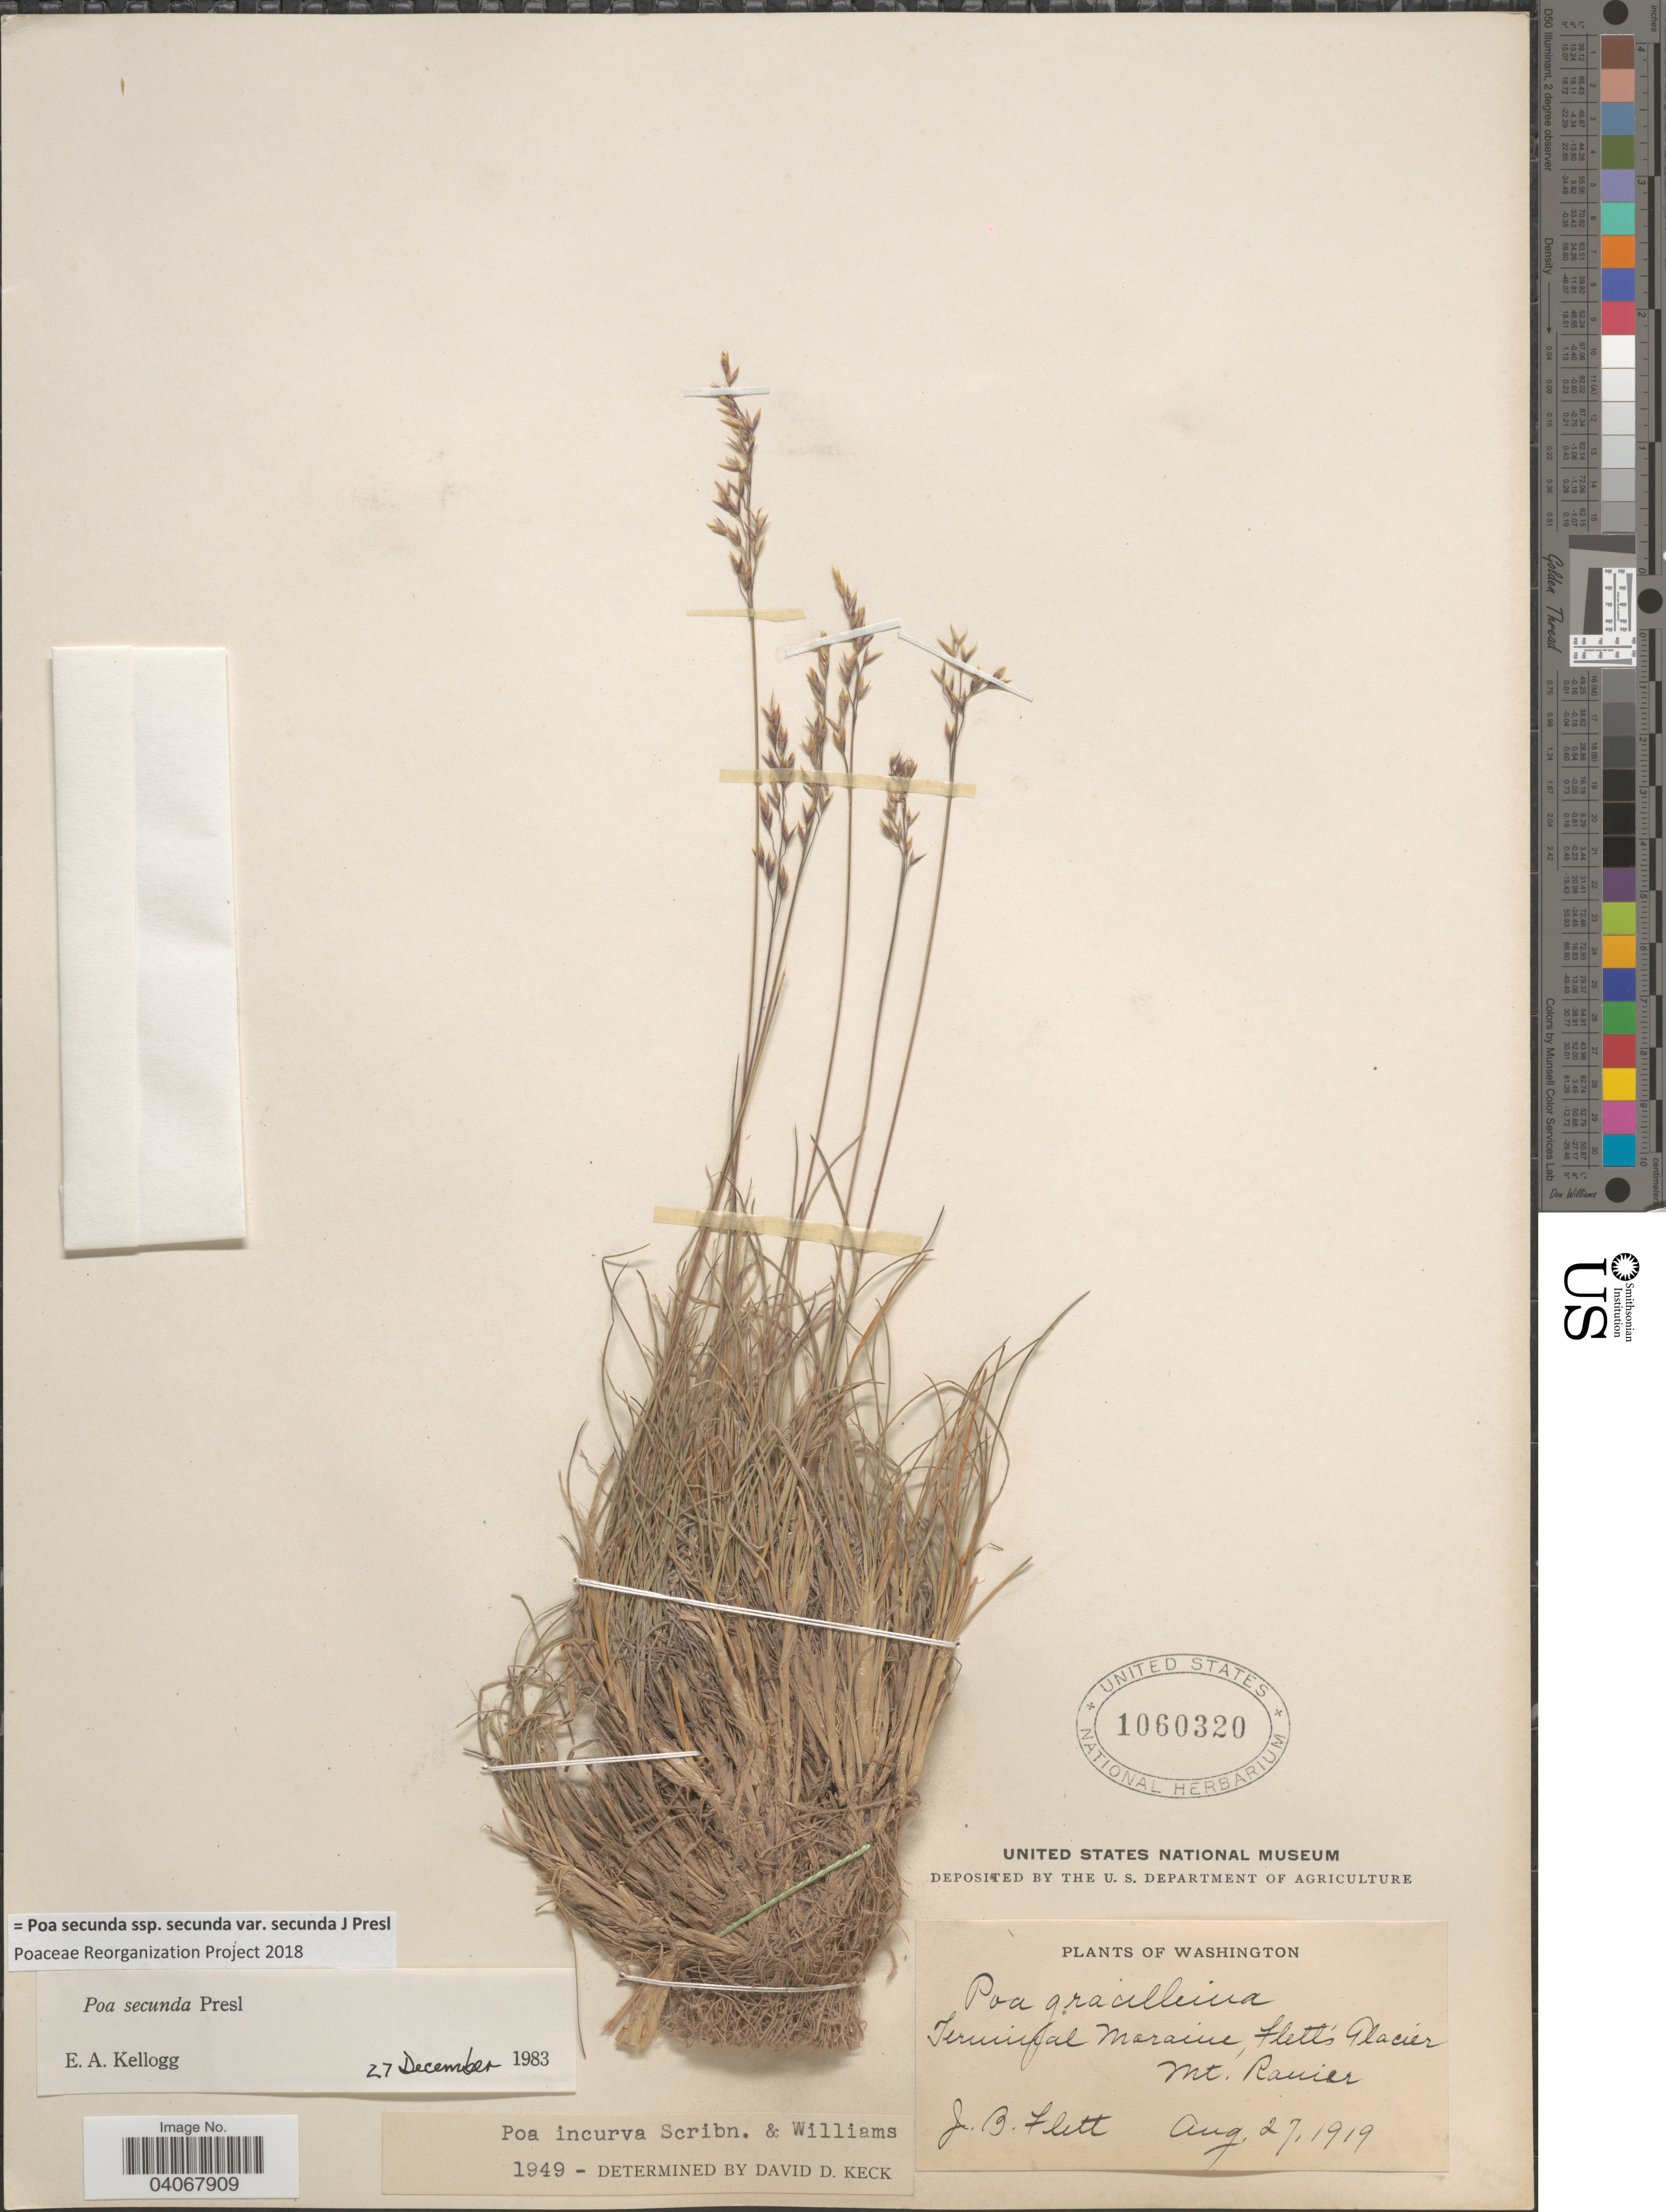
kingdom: Plantae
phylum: Tracheophyta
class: Liliopsida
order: Poales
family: Poaceae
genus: Poa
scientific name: Poa secunda subsp. secunda var. secunda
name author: J. Presl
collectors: J. Flett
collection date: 1919-08-27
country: United States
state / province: Washington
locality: Terminal Moraine, Flett's Glacier. Mt. Ranier.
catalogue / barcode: US 1060320